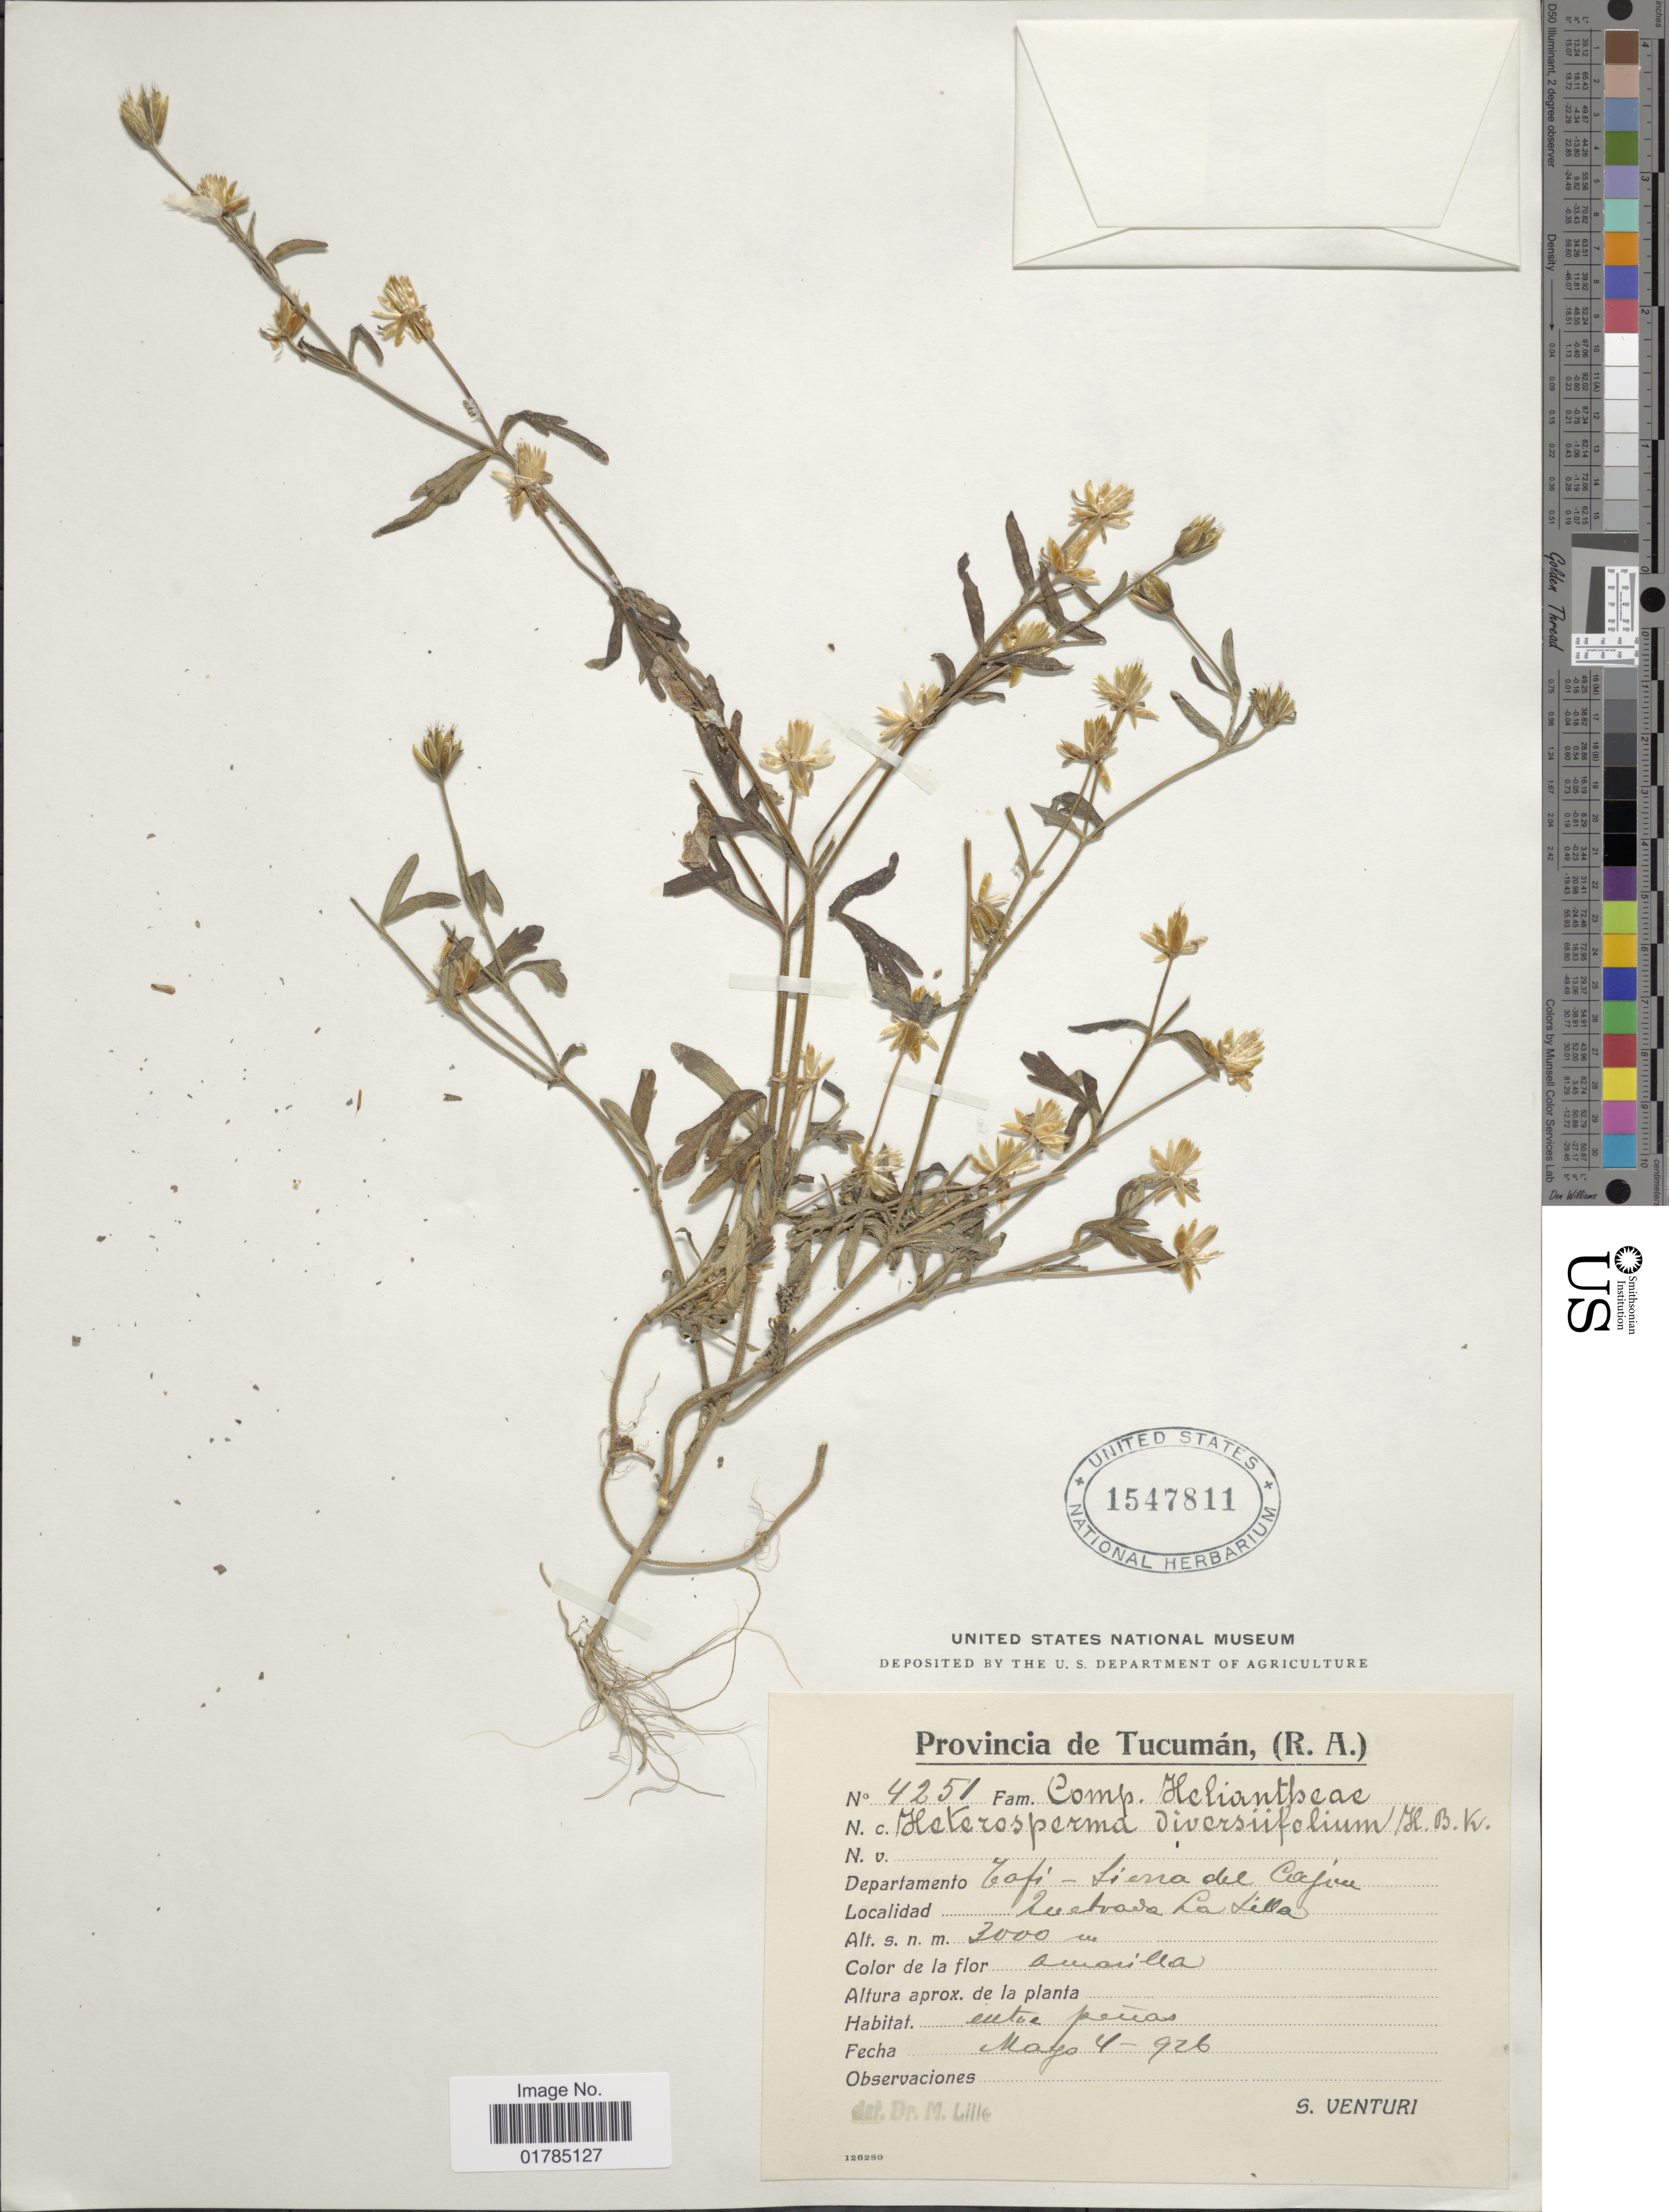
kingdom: Plantae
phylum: Tracheophyta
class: Magnoliopsida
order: Asterales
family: Asteraceae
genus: Heterosperma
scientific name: Heterosperma diversifolium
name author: Kunth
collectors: S. Venturi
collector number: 4251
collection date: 1926-05-04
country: Argentina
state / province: Tucuman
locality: Departamento Tafi- Sierra del Cafin. Quebrada La Lilla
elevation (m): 3000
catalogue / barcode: US 1547811